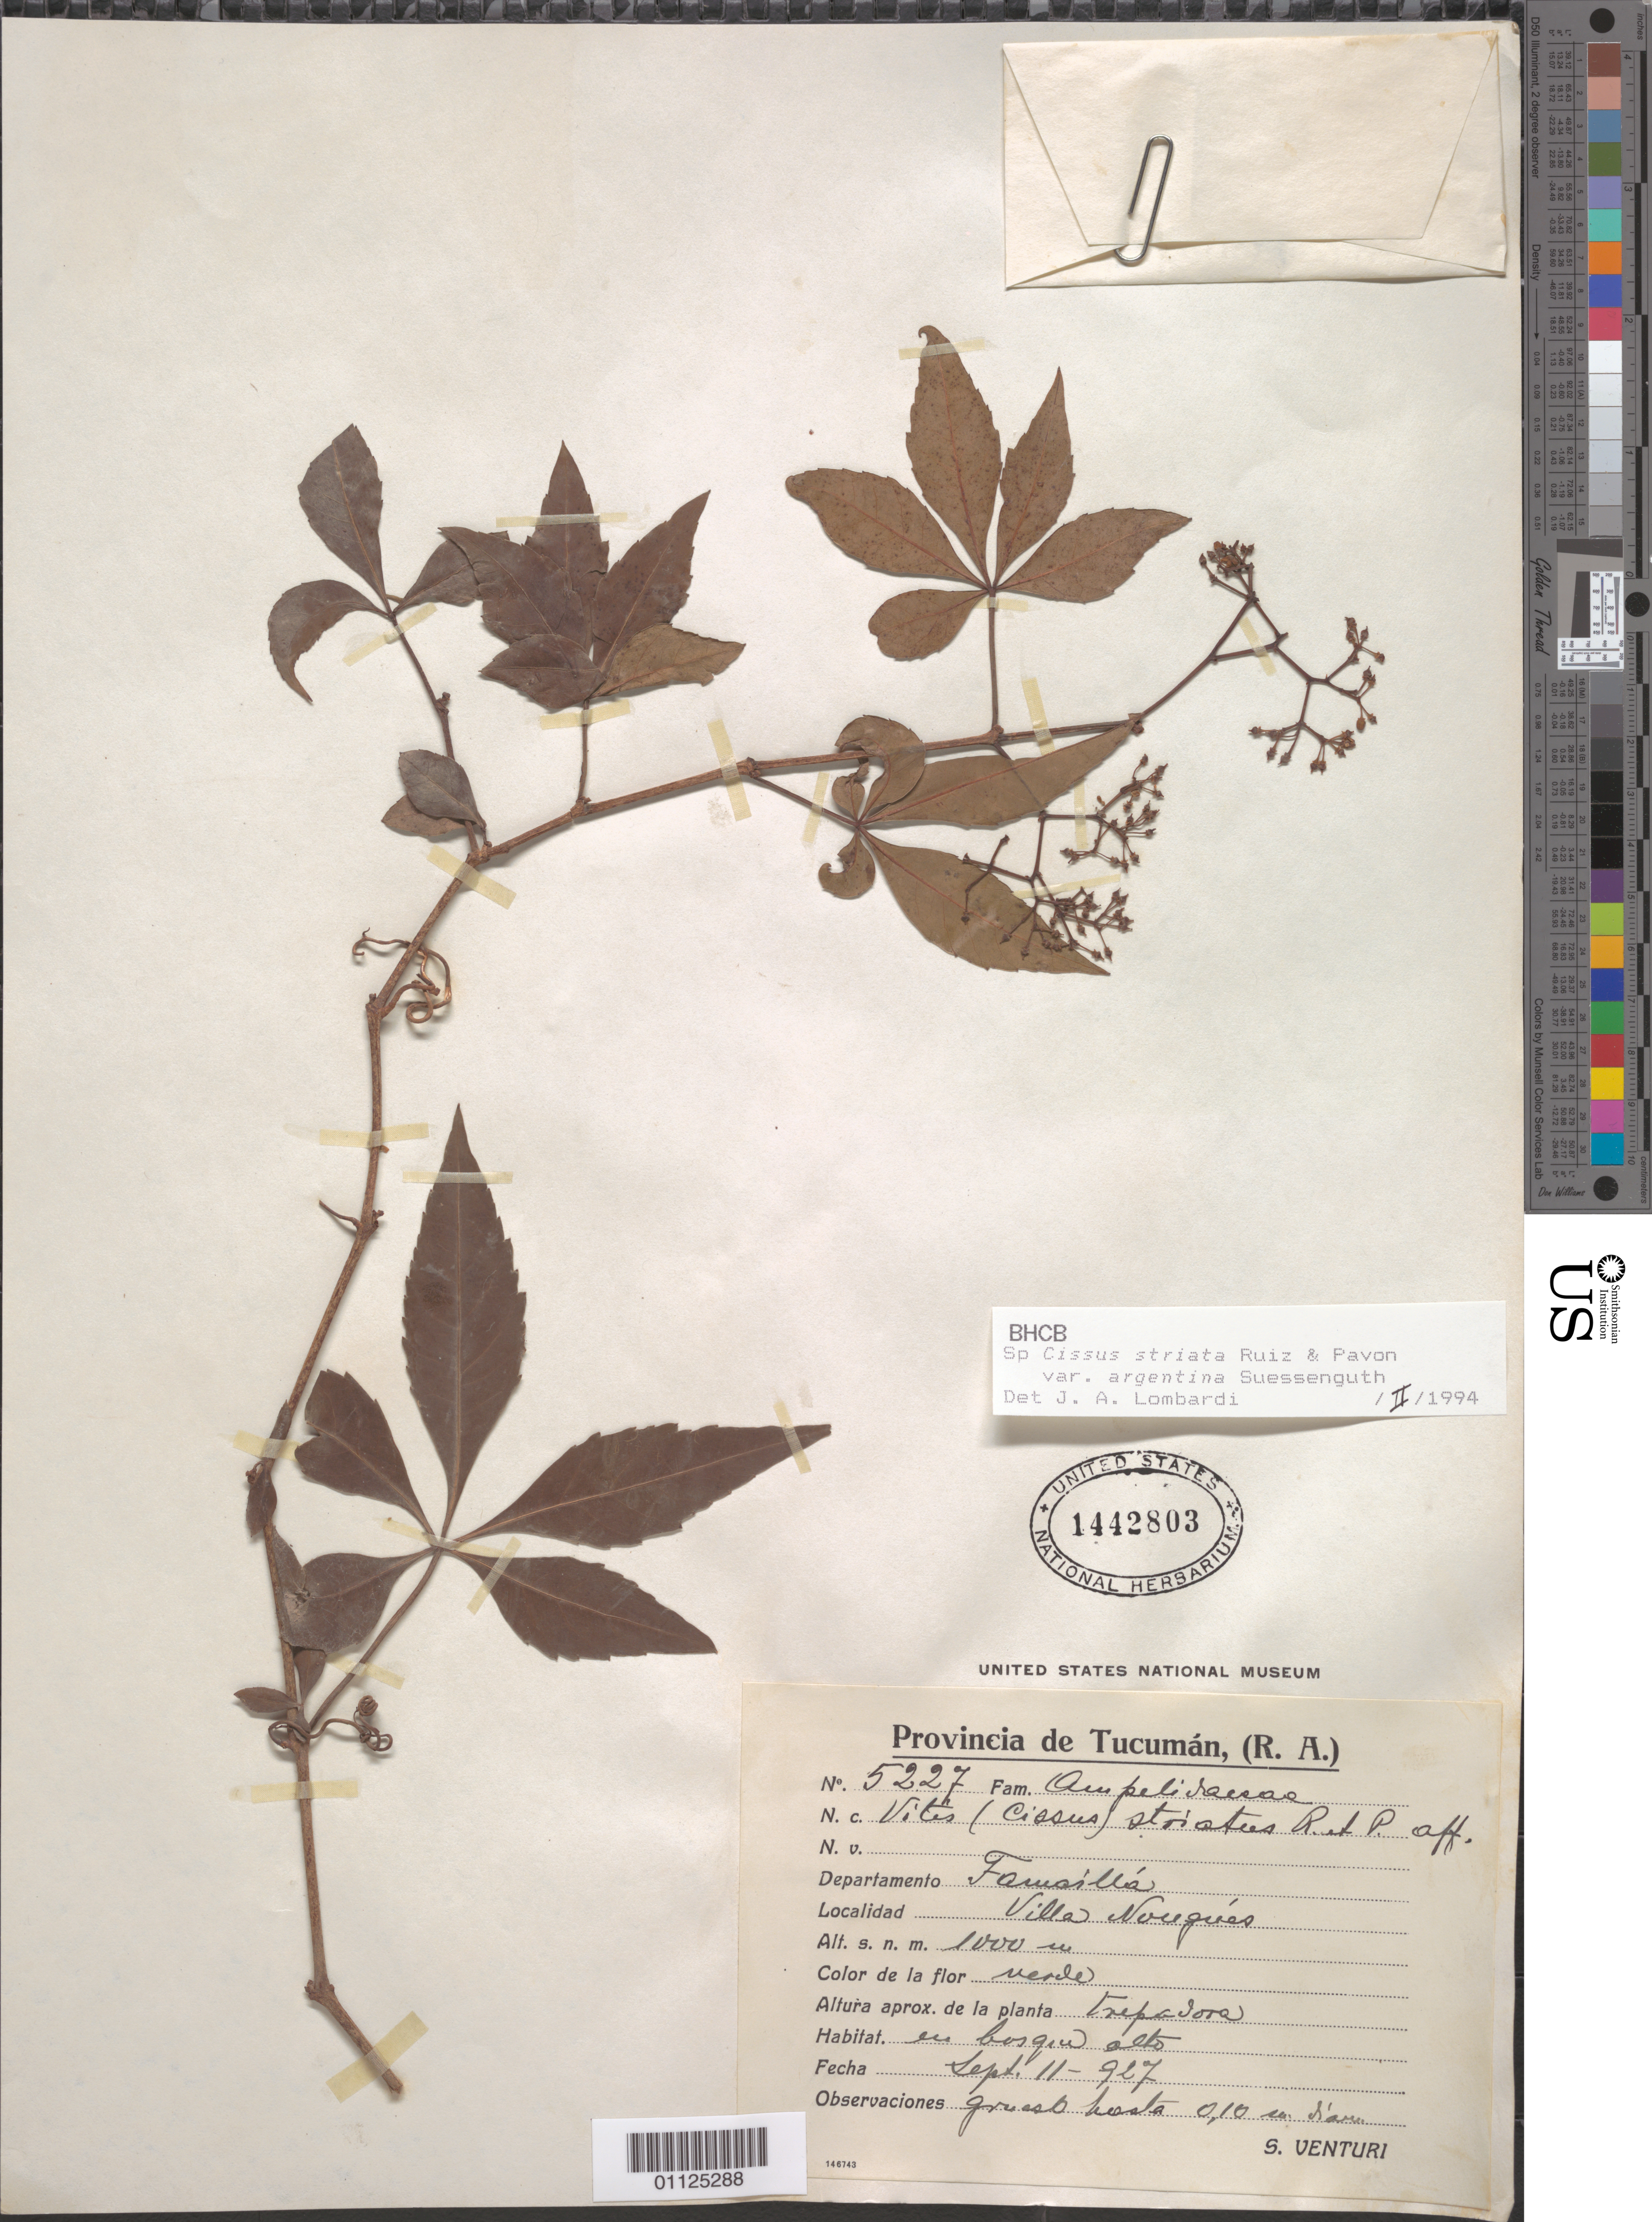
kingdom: Plantae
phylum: Tracheophyta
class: Magnoliopsida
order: Vitales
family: Vitaceae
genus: Clematicissus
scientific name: Clematicissus striata subsp. argentina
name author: (Suess.) Lombardi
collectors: S. Venturi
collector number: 5227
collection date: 1927-09-11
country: Argentina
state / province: Tucumán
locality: Dept. Famailla.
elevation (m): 1000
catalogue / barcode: US 1442803